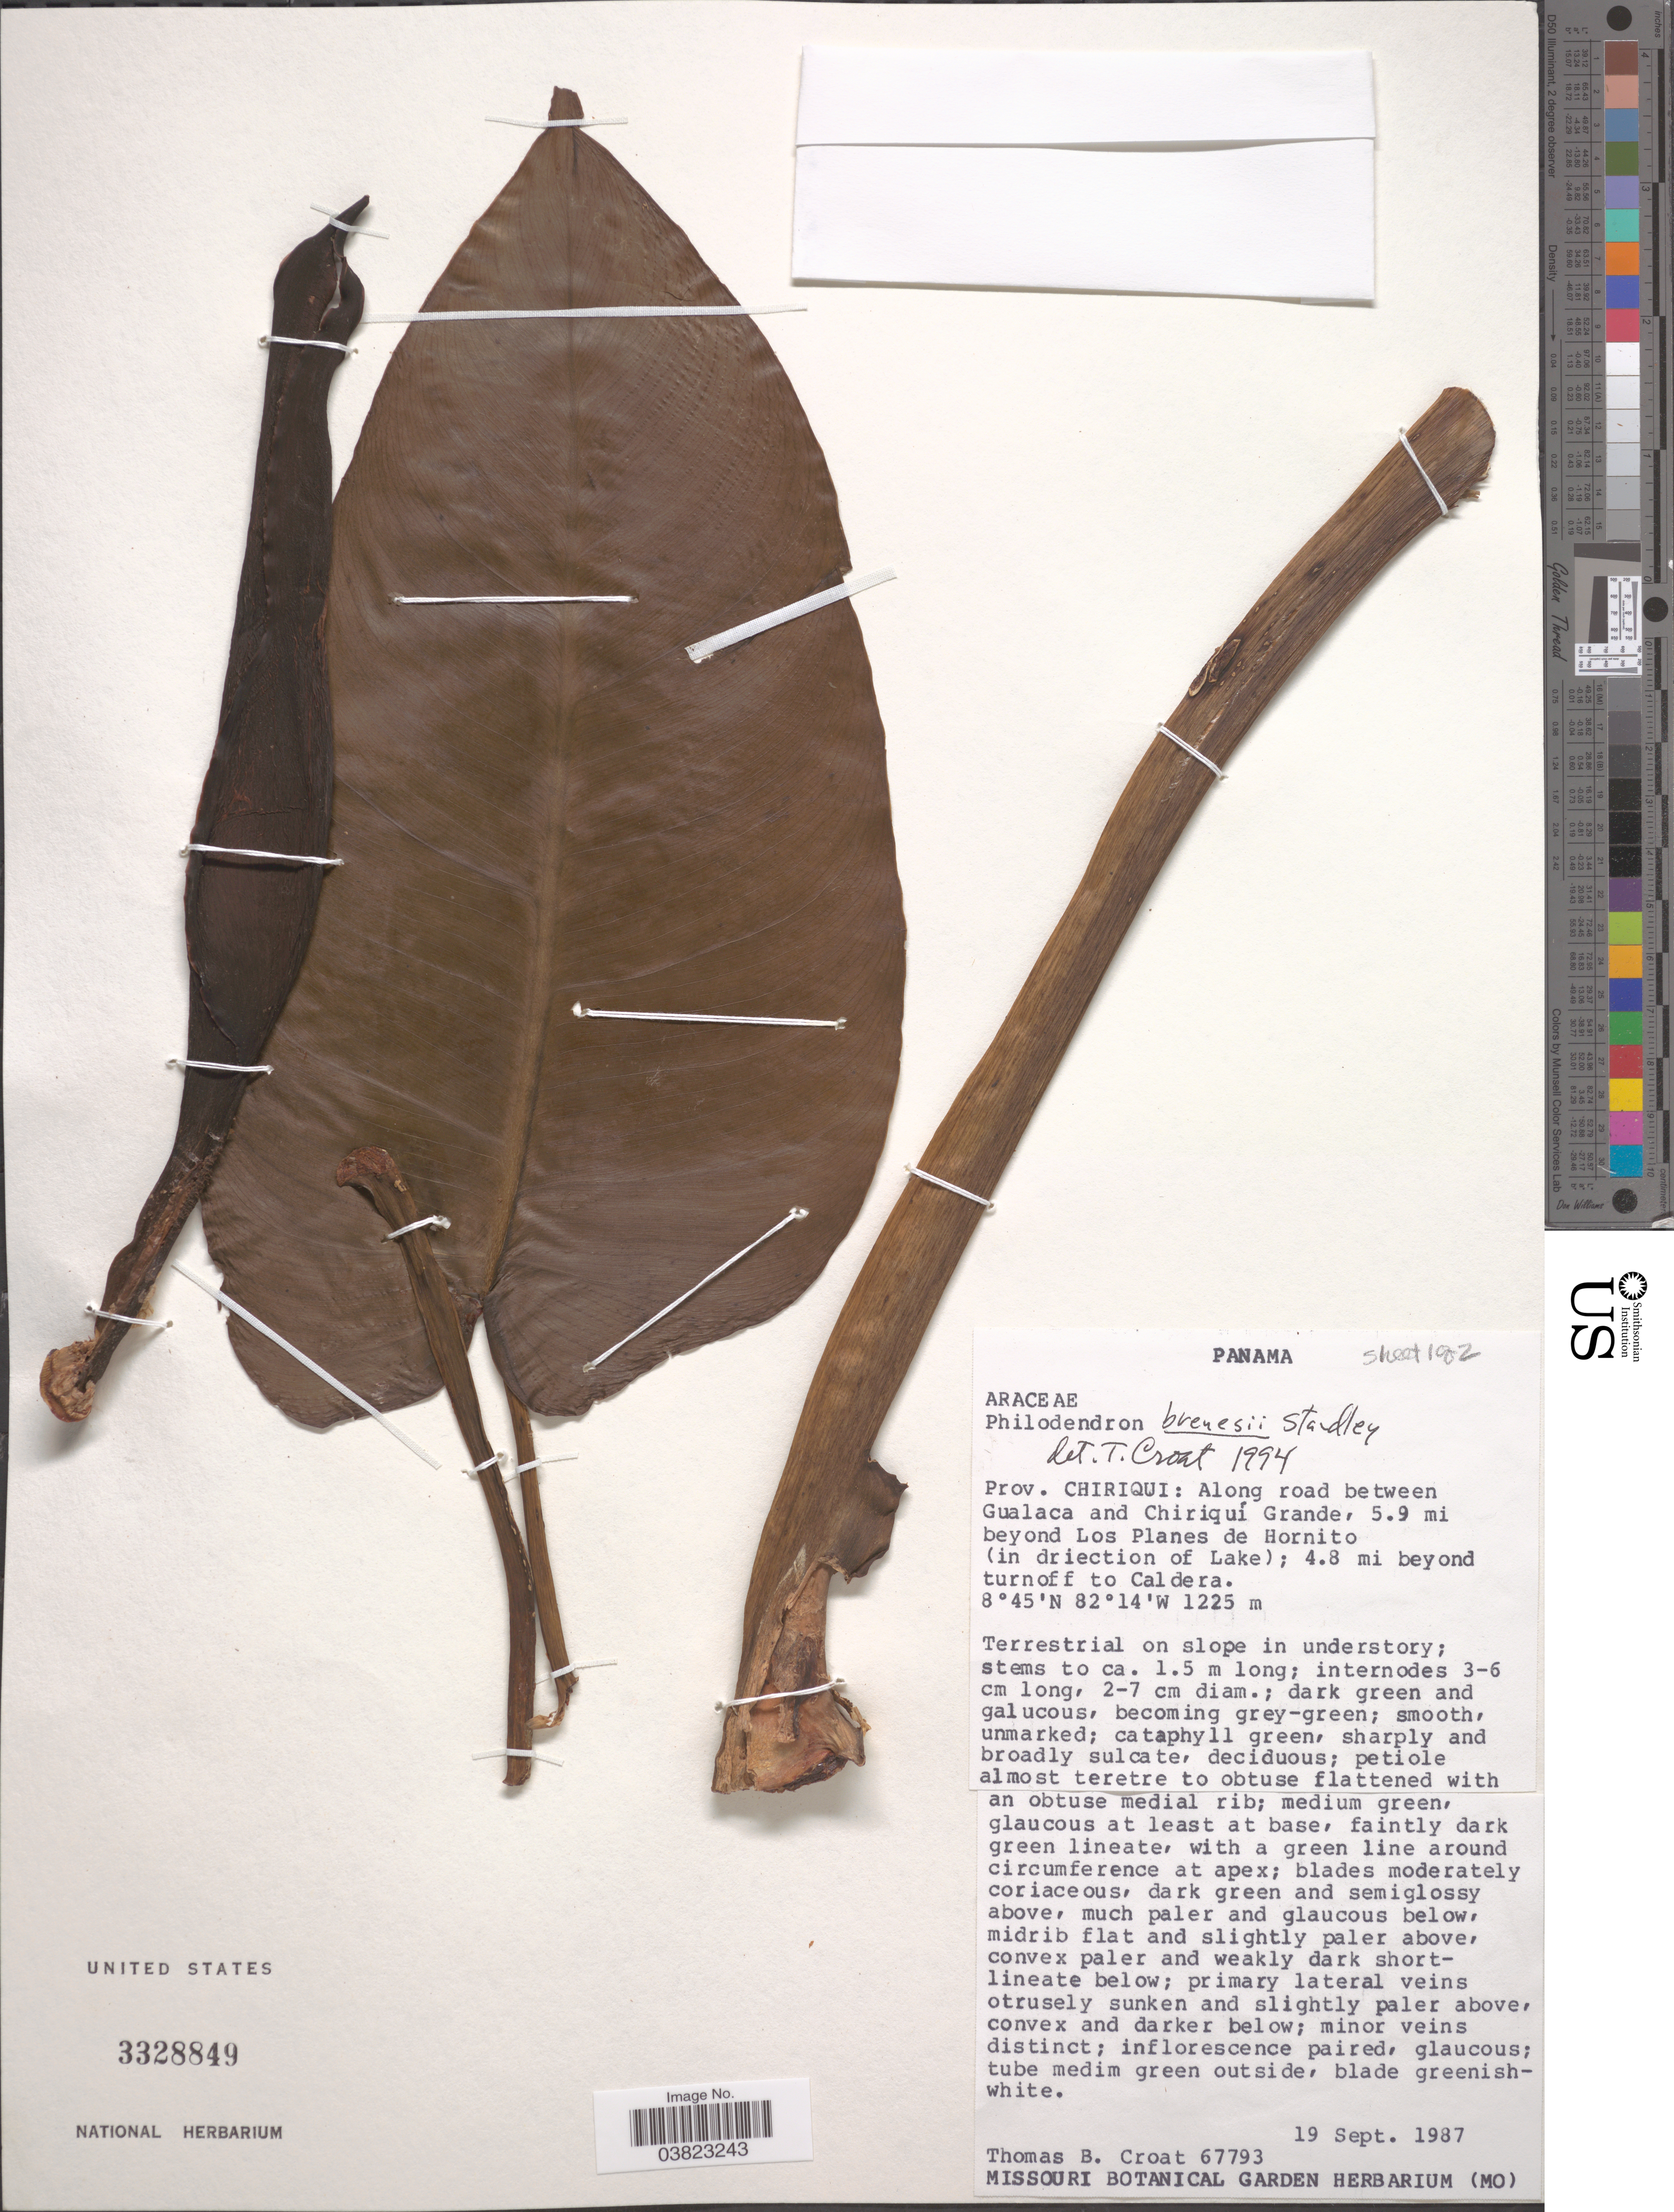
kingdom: Plantae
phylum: Tracheophyta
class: Liliopsida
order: Alismatales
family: Araceae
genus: Philodendron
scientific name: Philodendron brenesii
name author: Standl.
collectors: T. B. Croat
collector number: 67793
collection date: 1987-09-19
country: Panama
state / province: Chiriqui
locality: Along road between Gualaca and Chiriquí Grande, 5.9 mi beyond Los Planes de Hornito (in driection of Lake); 4.8 mi beyond turnoff to Caldera.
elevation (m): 1225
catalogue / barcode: US 3328849